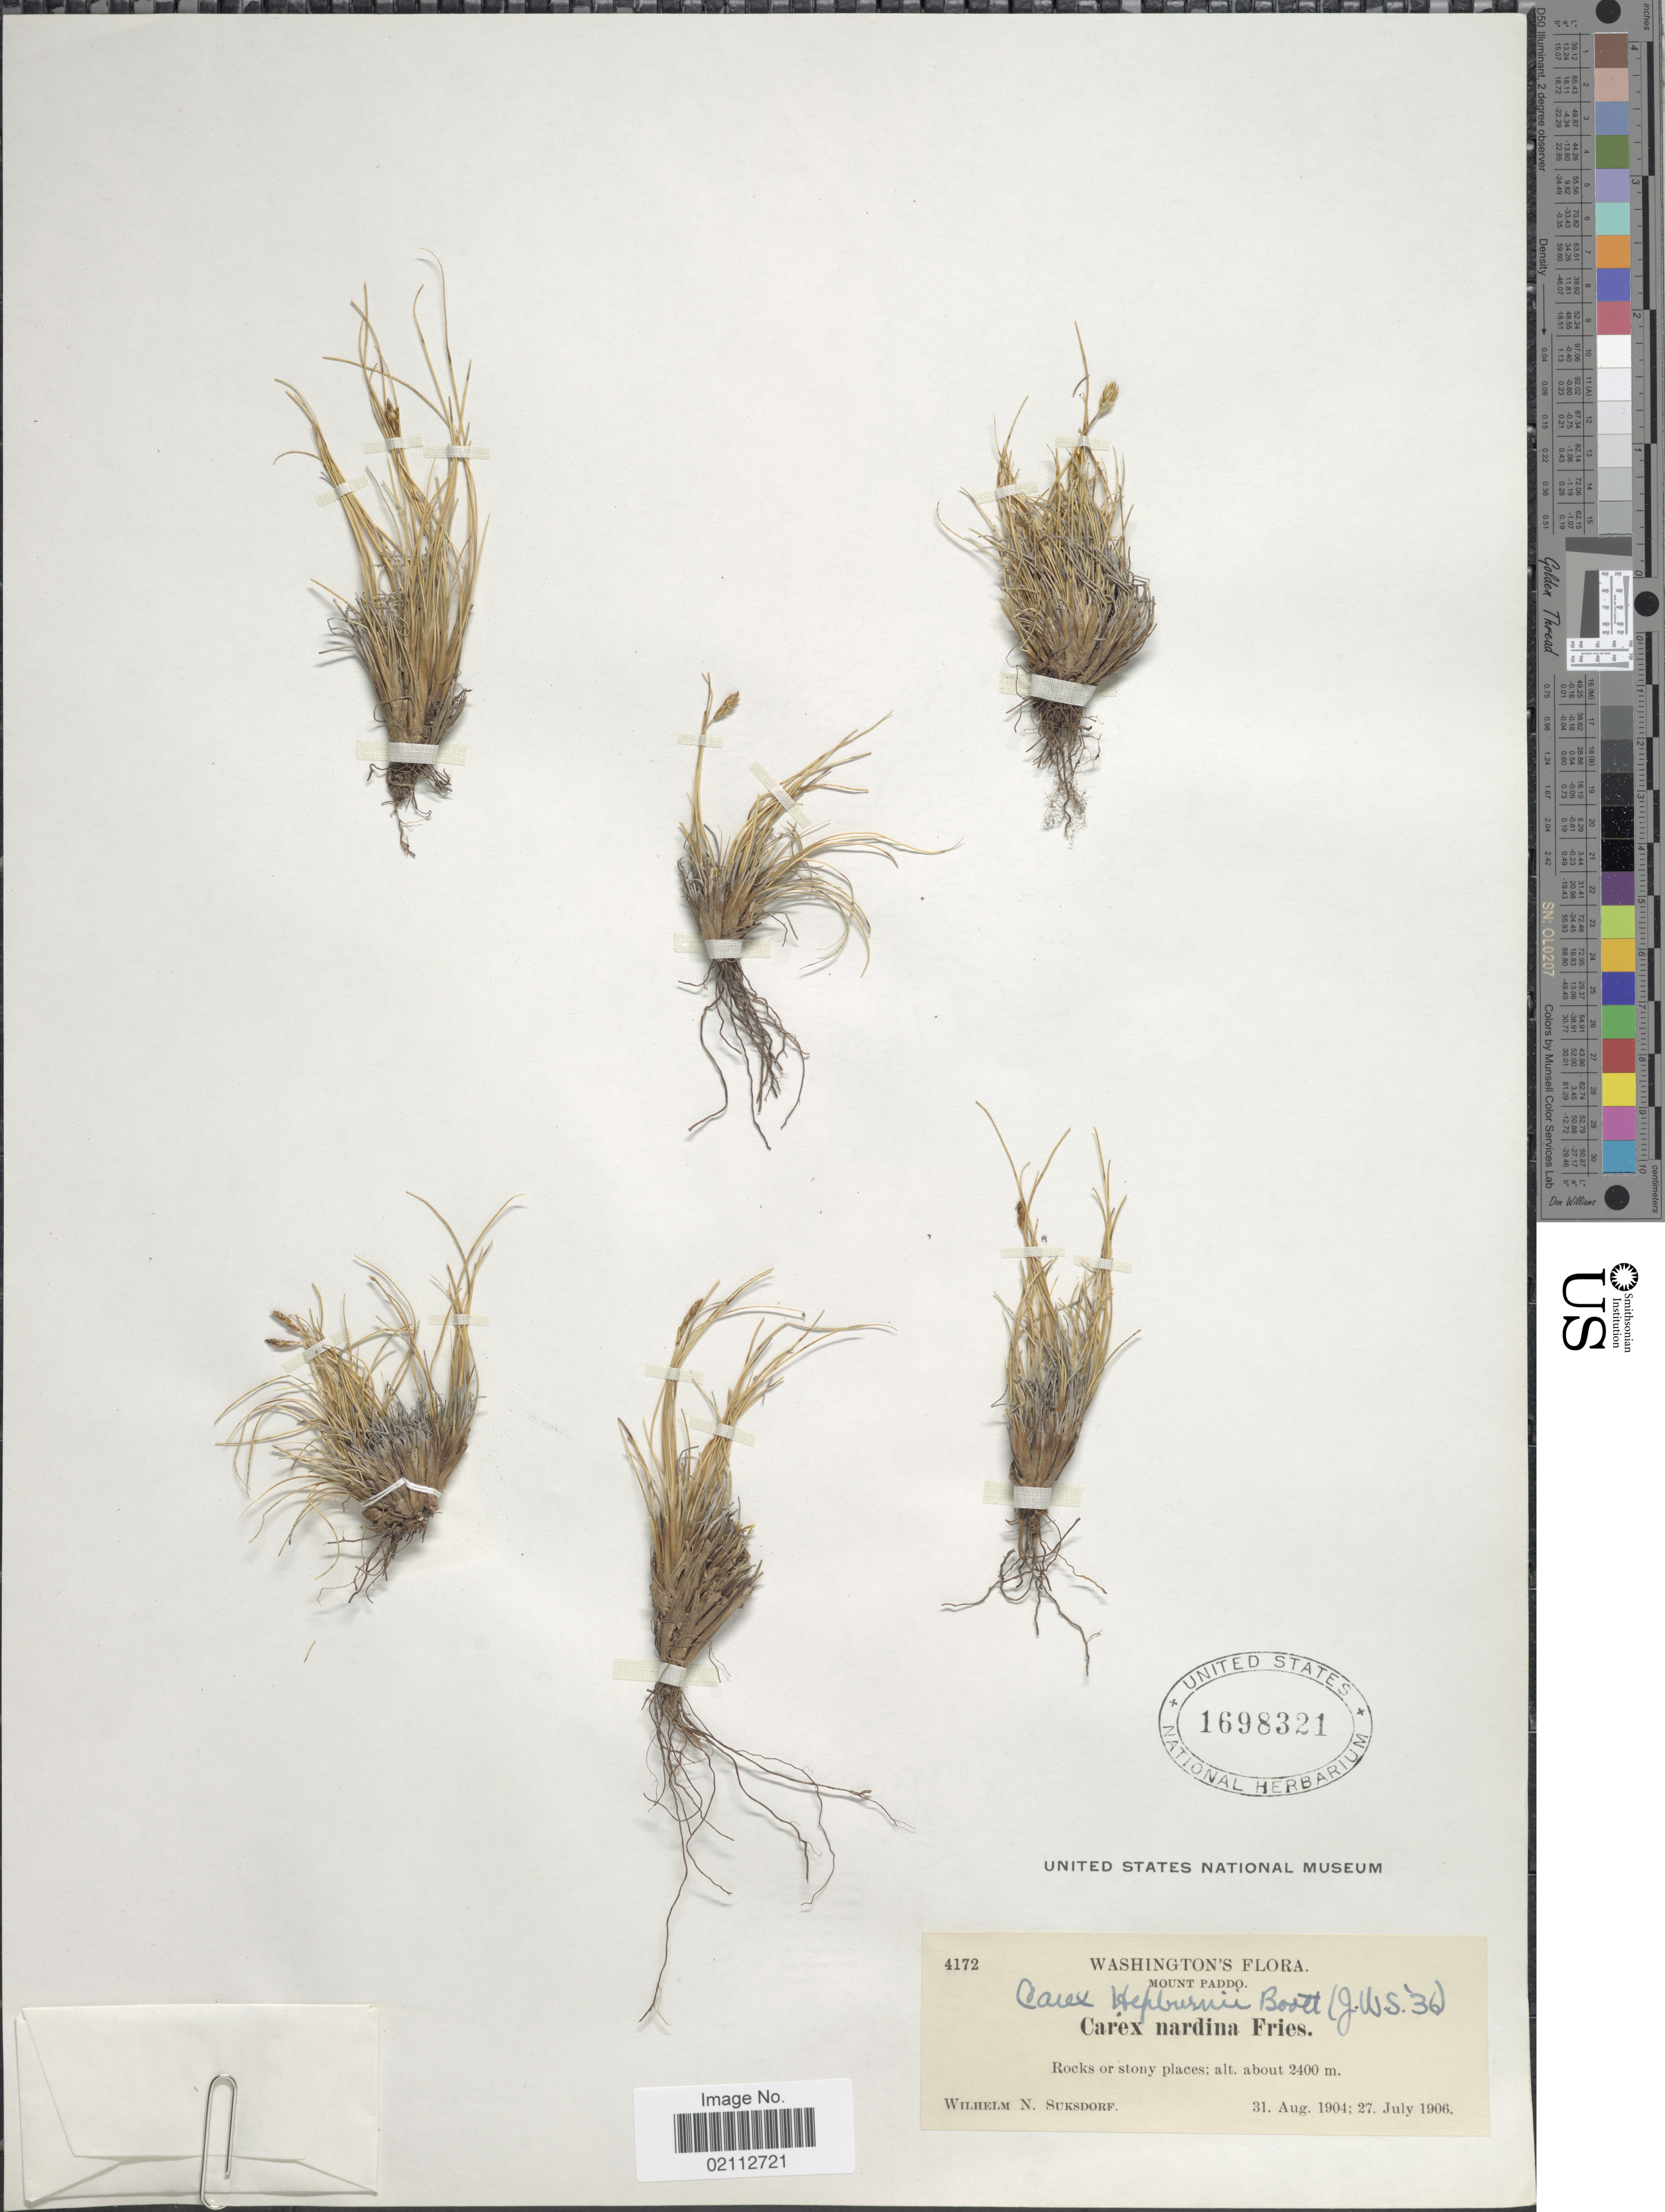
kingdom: Plantae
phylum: Tracheophyta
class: Liliopsida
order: Poales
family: Cyperaceae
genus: Carex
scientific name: Carex nardina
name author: (Hornem.) Fr.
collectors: W. N. Suksdorf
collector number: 4172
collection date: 1904-08-31/1906-07-27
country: United States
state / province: Washington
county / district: Skamania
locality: Mount Paddo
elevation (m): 2400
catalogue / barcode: US 1698321